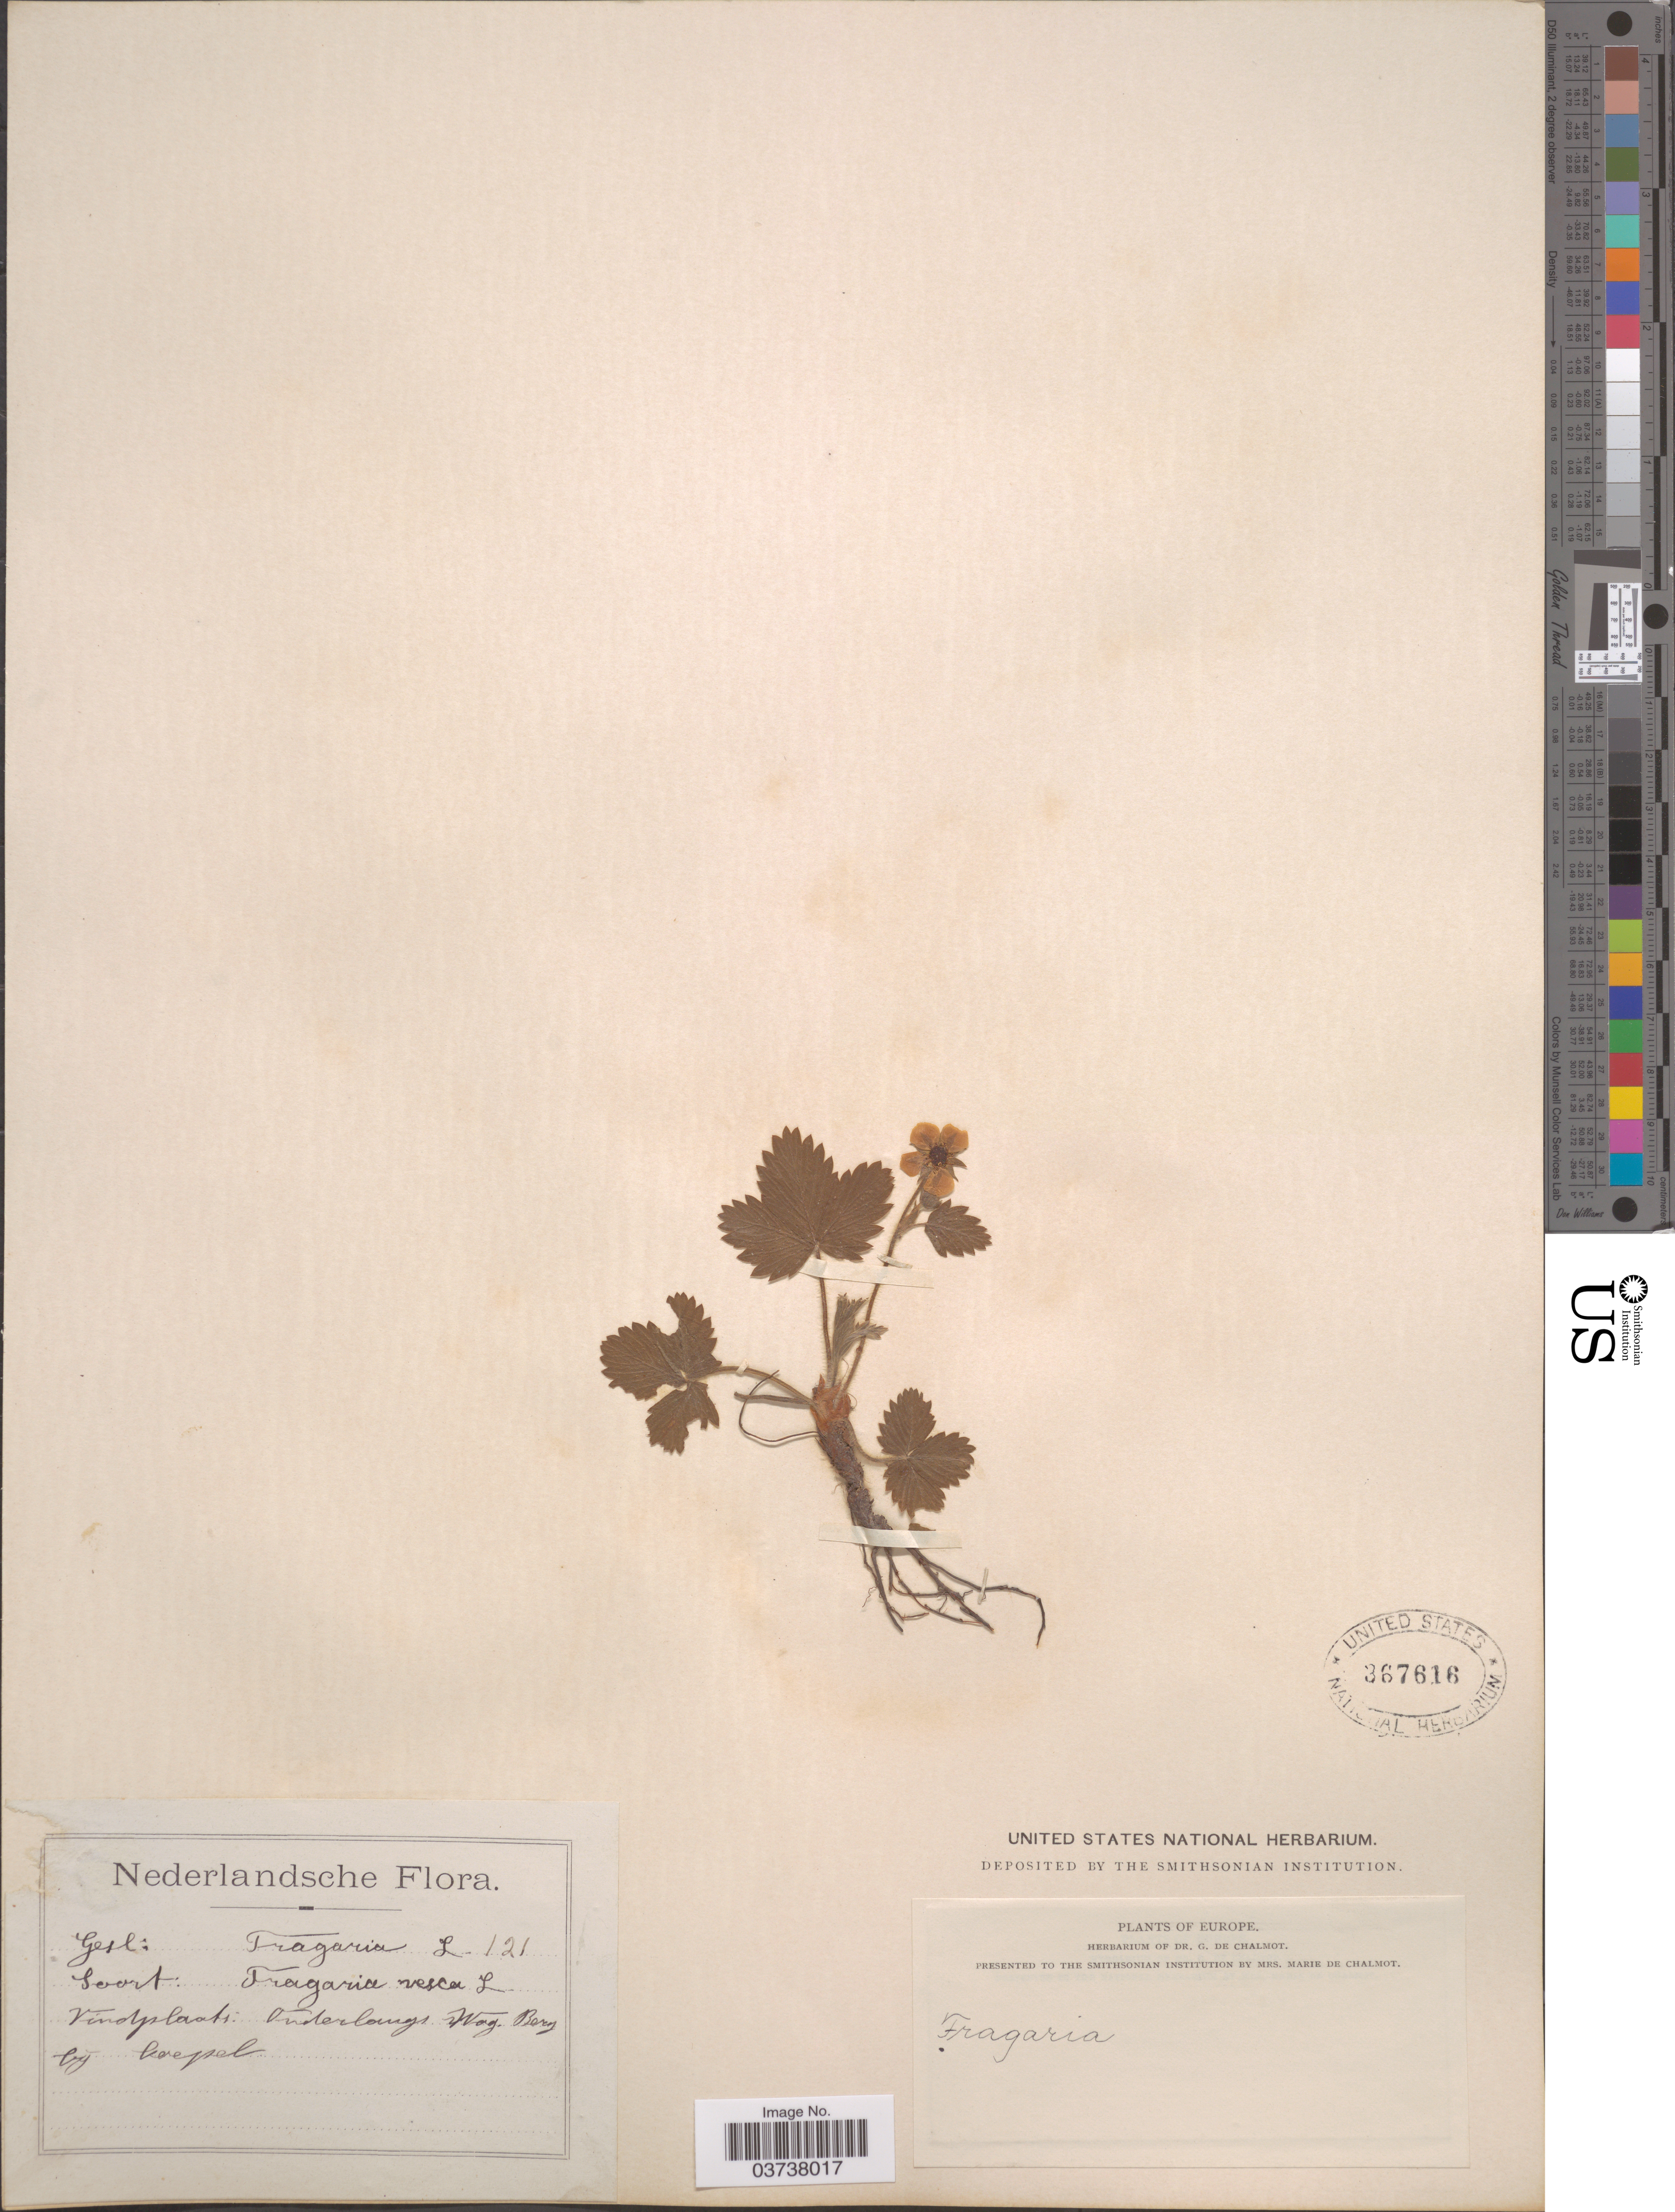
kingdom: Plantae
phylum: Tracheophyta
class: Magnoliopsida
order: Rosales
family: Rosaceae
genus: Fragaria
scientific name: Fragaria vesca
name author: L.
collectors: ex herb. G. de Chalmot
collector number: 121?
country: Netherlands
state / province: Gelderland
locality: Onderlangs Wag. Berg bij koepel.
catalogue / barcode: US 367616